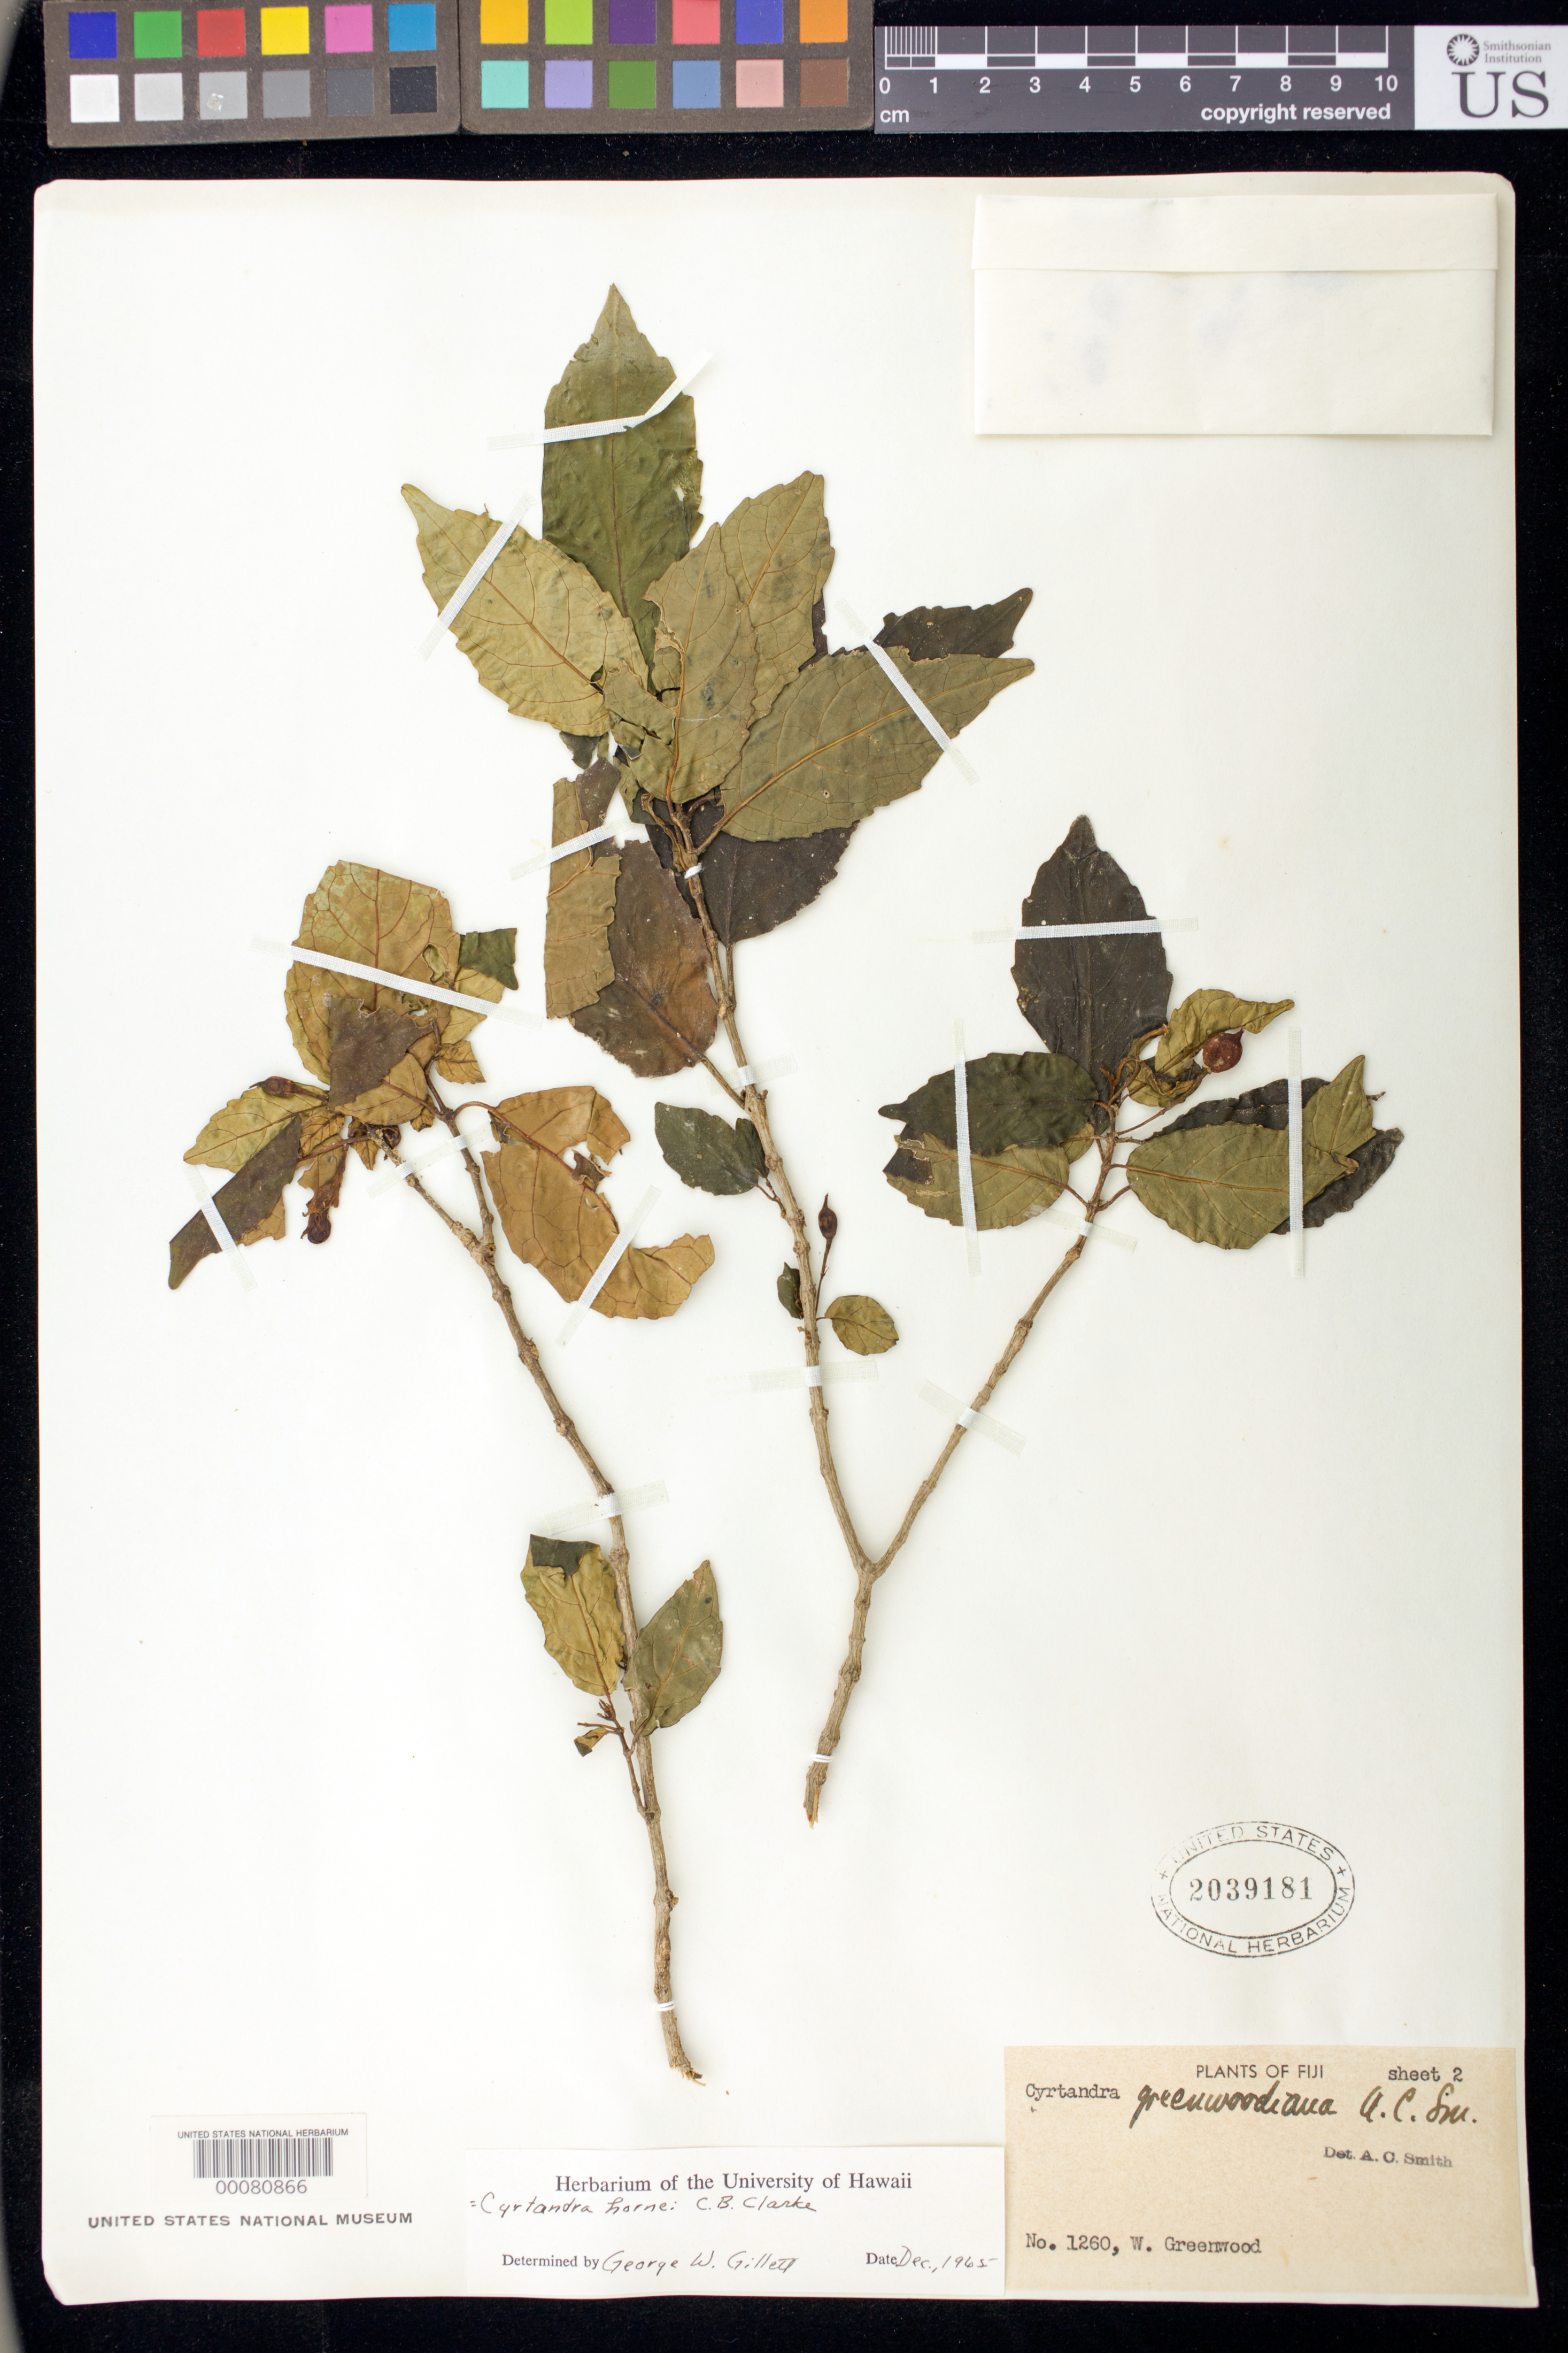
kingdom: Plantae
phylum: Tracheophyta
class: Magnoliopsida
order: Lamiales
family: Gesneriaceae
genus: Cyrtandra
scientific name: Cyrtandra hornei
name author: C.B. Clarke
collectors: W. Greenwood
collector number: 1260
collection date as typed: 28 Oct 1951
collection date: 1951-10-28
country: Fiji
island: Viti Levu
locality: Mba, mt evans range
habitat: Thick forest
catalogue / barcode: US 2039181